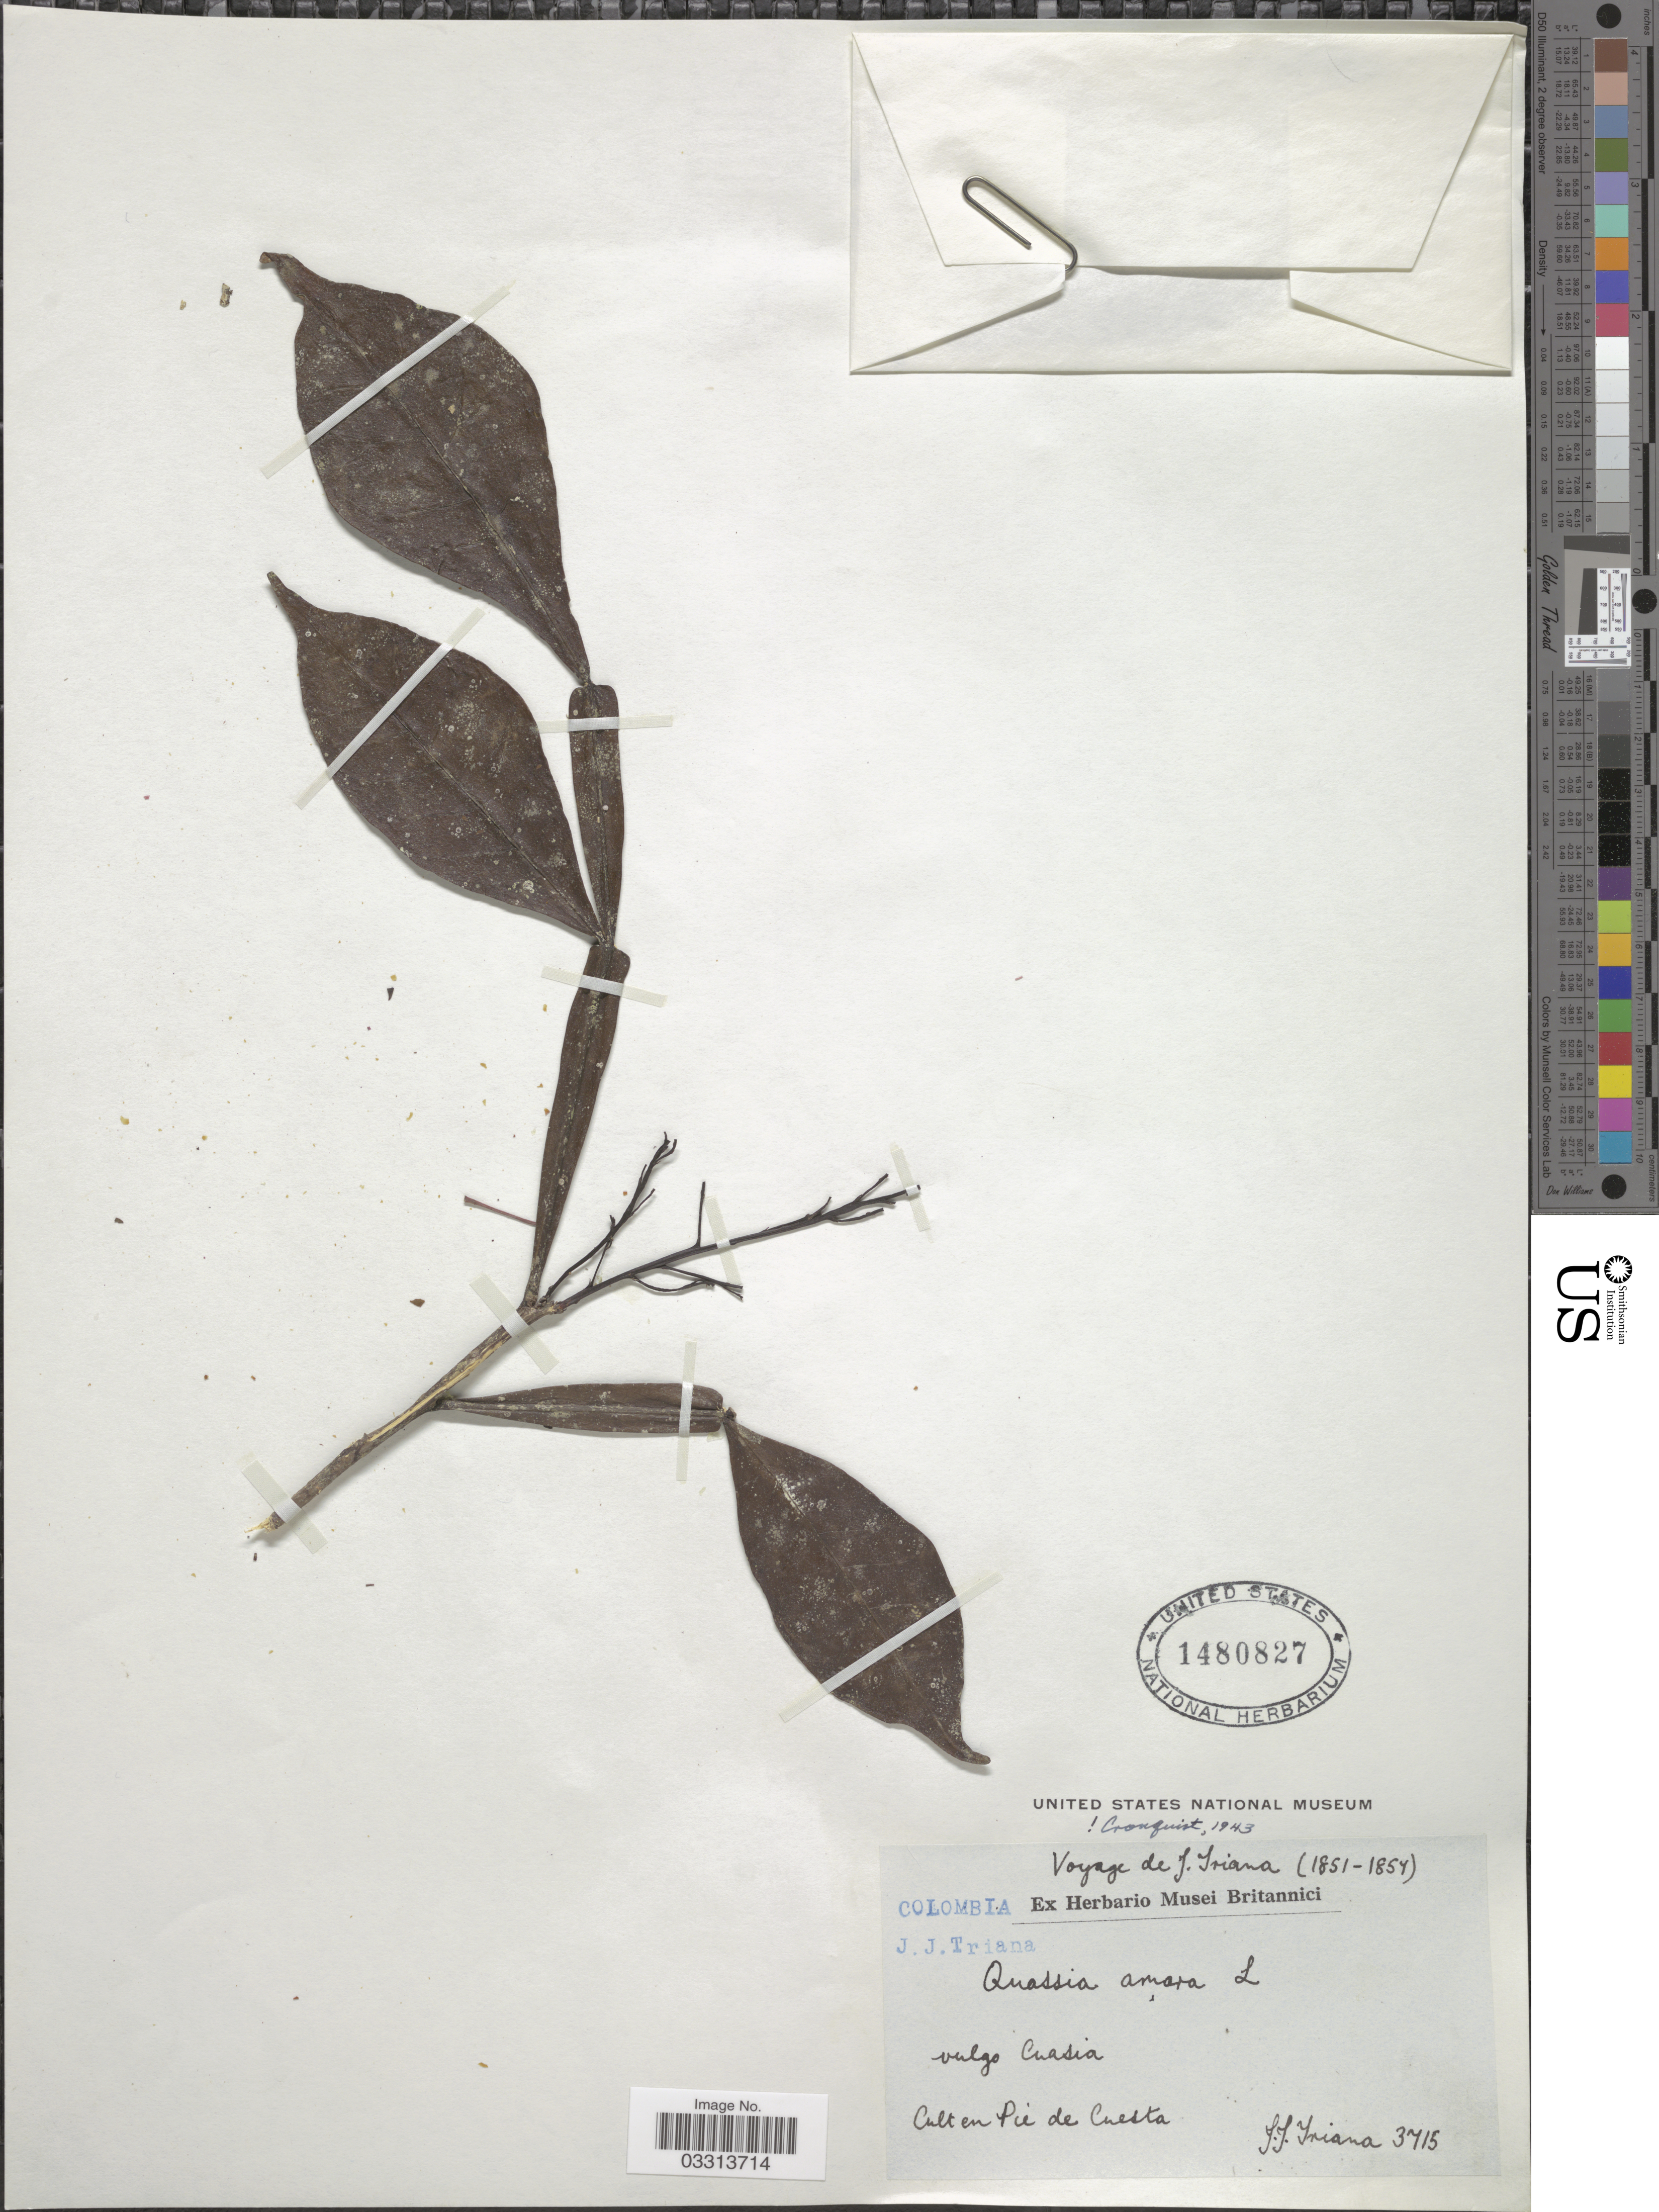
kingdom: Plantae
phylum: Tracheophyta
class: Magnoliopsida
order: Sapindales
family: Simaroubaceae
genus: Quassia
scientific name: Quassia amara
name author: L.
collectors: J. J. Triana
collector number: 3715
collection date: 1851/1854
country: Colombia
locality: Pie de Cuesta.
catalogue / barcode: US 1480827